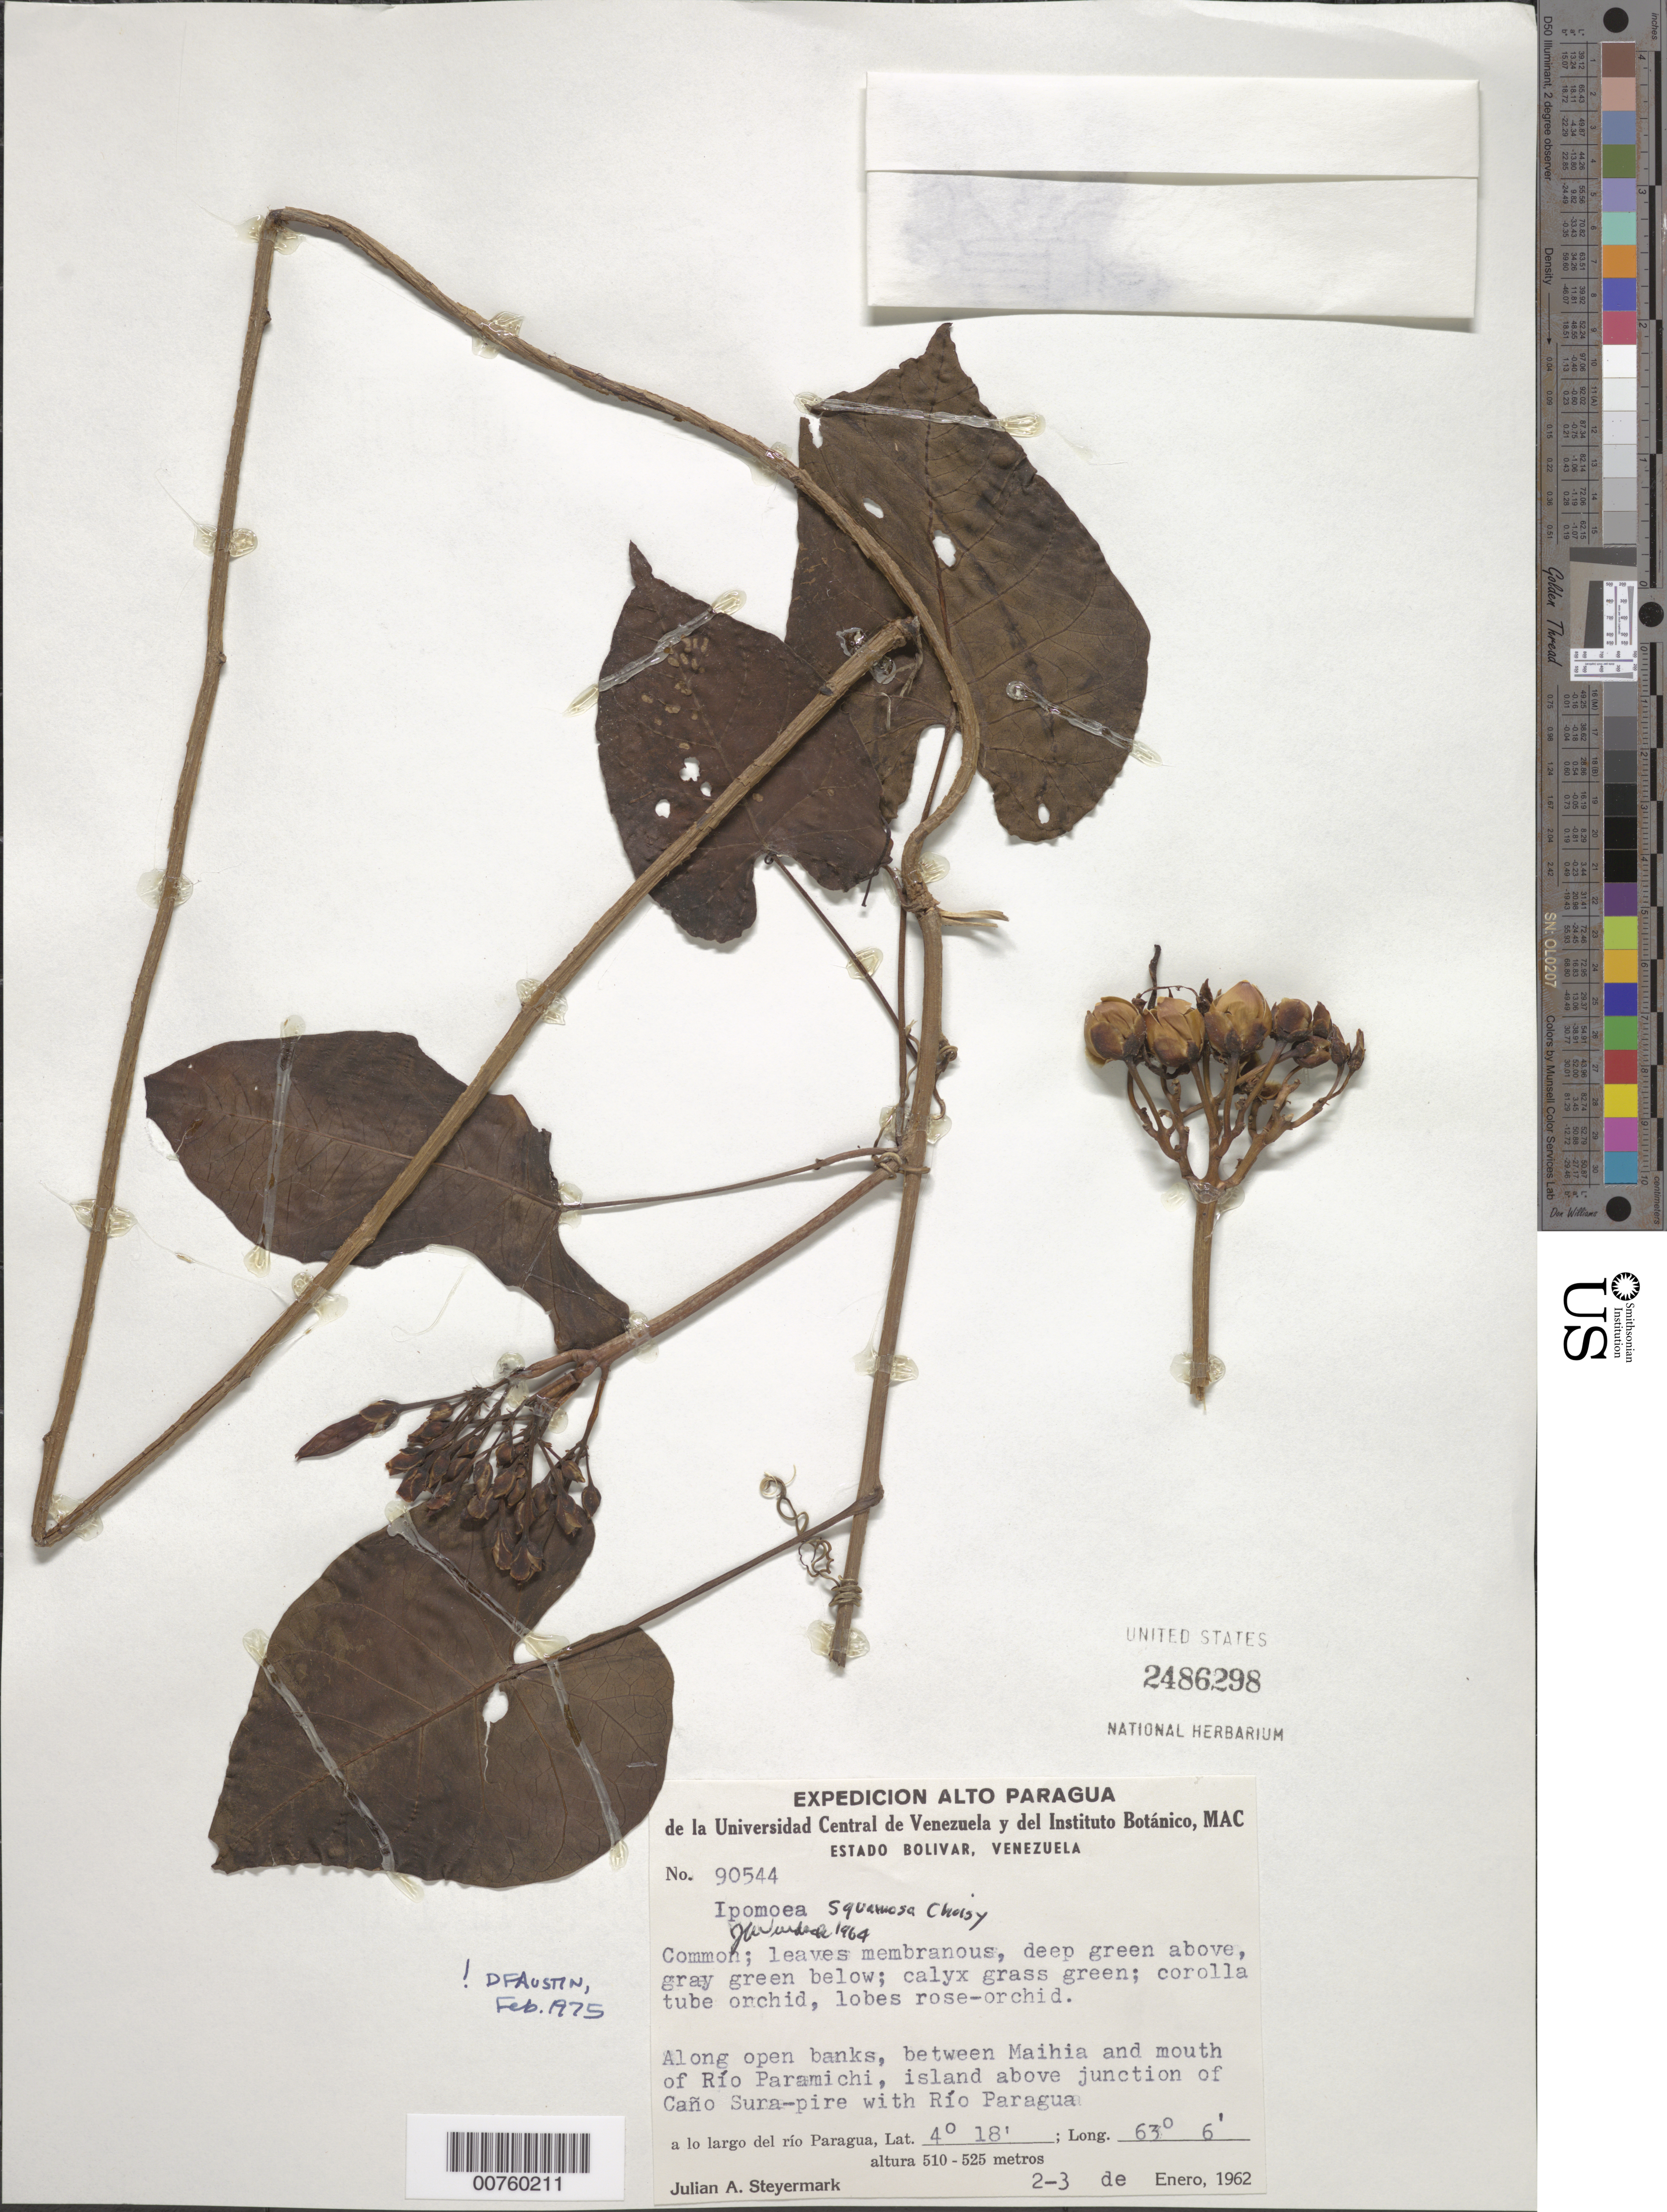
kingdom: Plantae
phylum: Tracheophyta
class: Magnoliopsida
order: Solanales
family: Convolvulaceae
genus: Ipomoea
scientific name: Ipomoea squamosa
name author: Choisy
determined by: Austin, D. F.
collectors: J. Steyermark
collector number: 90544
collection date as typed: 2-Jan-62 to 3-Jan-62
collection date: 1962-01-02/1962-01-03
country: Venezuela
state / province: Bolívar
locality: Caño Suru-piri junc. with Río Paragua, between Maihia and mouth of Río Paramichi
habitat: Along open banks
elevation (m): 510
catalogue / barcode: US 2486298